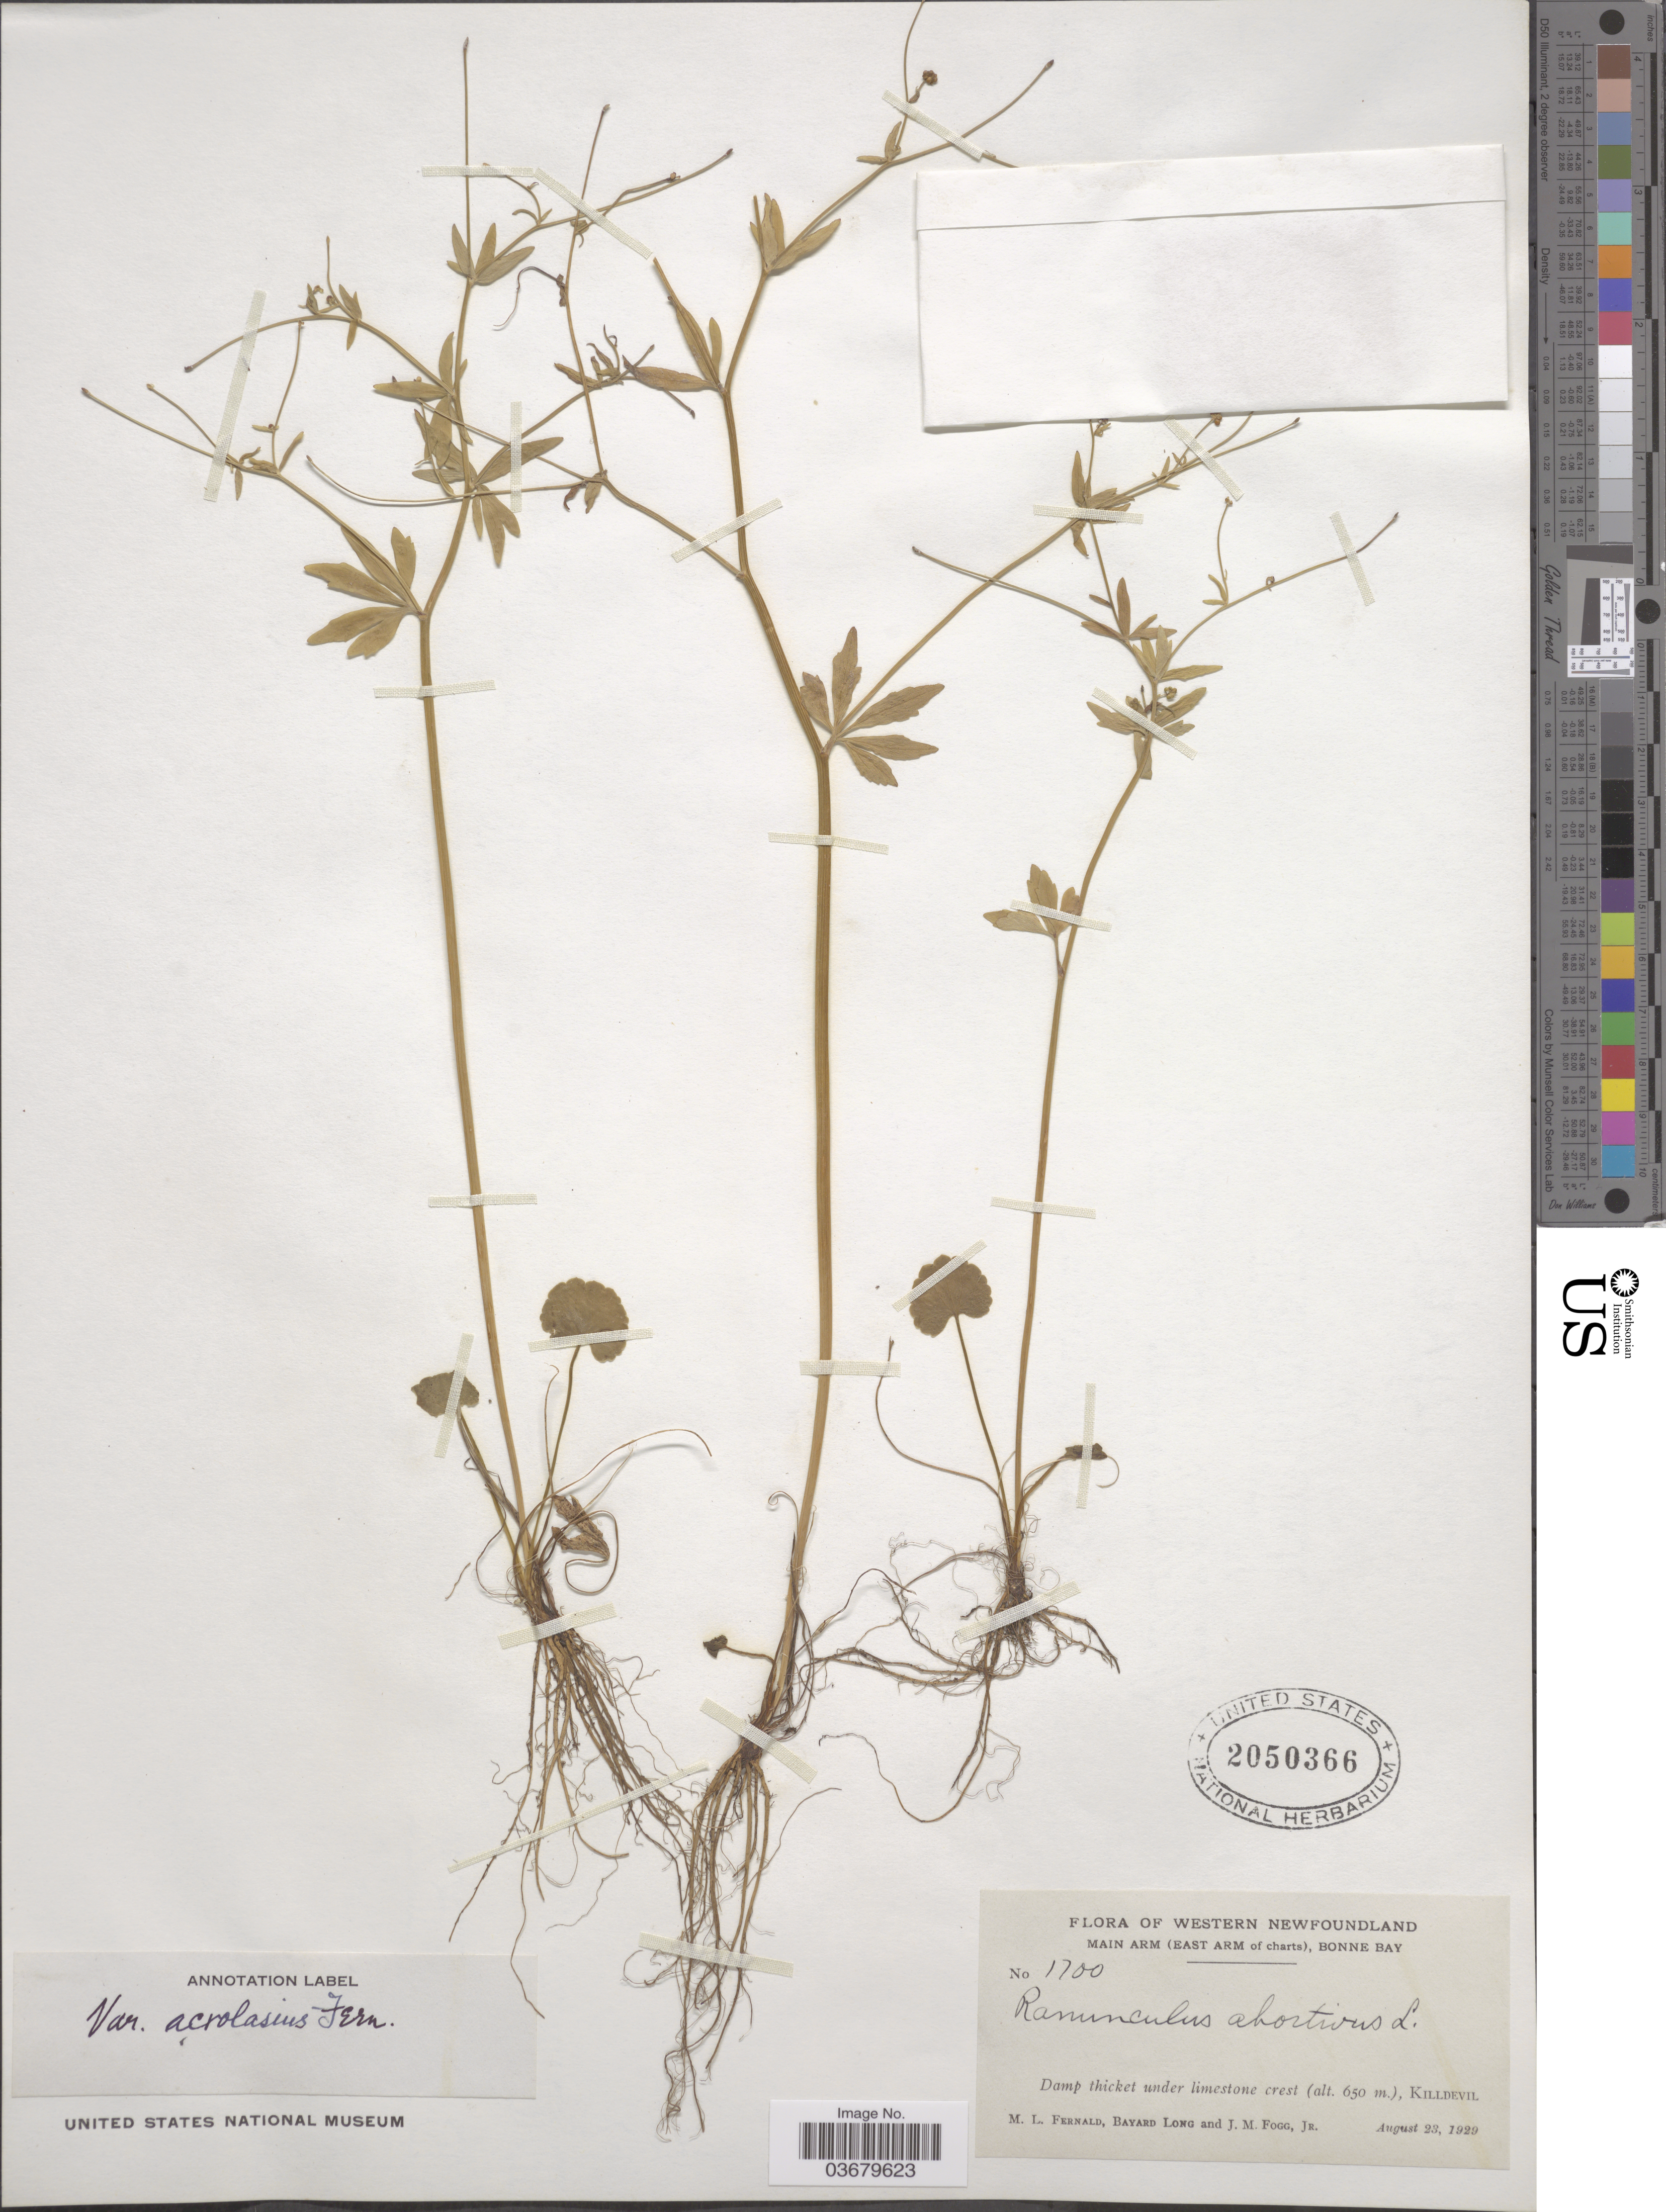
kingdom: Plantae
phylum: Tracheophyta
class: Magnoliopsida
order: Ranunculales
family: Ranunculaceae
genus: Ranunculus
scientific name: Ranunculus abortivus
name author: L.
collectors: M. L. Fernald, B. Long & J. Fogg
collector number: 1700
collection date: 1929-08-23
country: Canada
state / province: Newfoundland and Labrador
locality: Western Newfoundland. Main Arm (East Arm of charts), Bonne Bay. Killdevil.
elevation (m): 650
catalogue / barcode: US 2050366